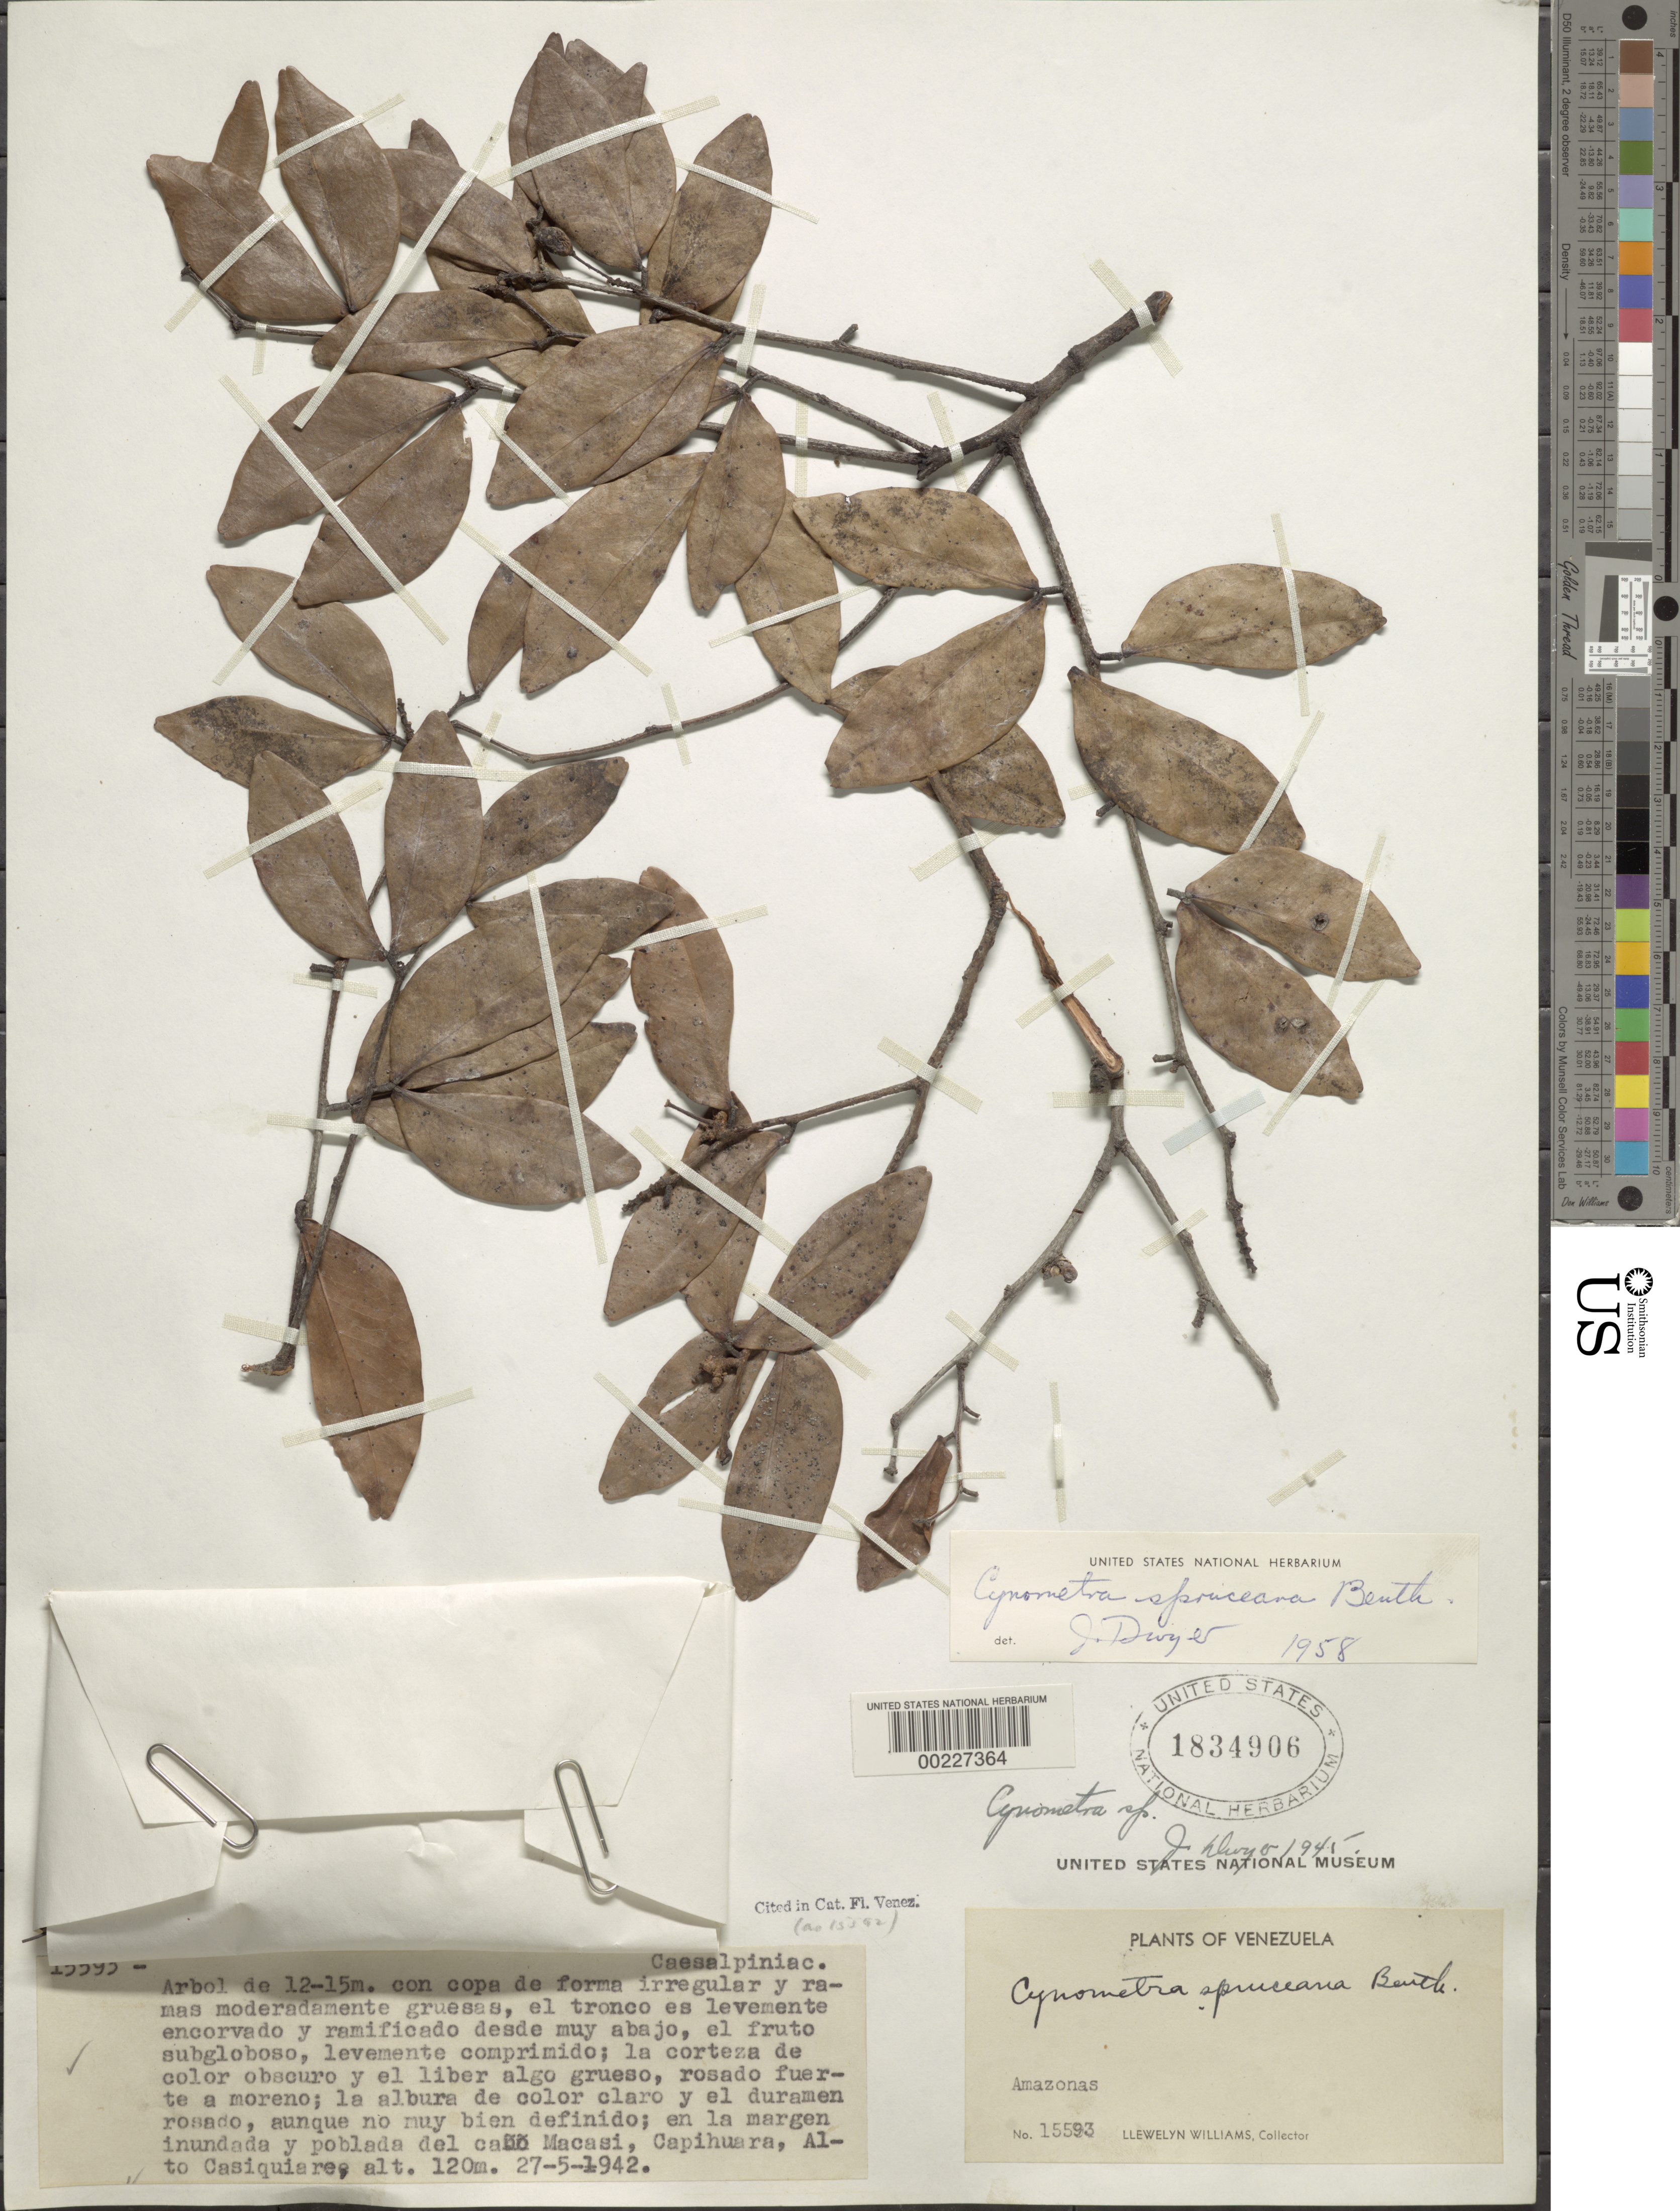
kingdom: Plantae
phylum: Tracheophyta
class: Magnoliopsida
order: Fabales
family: Fabaceae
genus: Cynometra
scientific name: Cynometra spruceana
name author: Benth. in Mart.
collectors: Ll. Williams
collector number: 15593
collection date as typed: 27 May 1942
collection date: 1942-05-27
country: Venezuela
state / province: Amazonas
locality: Capihuara, alto casiquiare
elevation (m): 120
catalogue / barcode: US 1834906